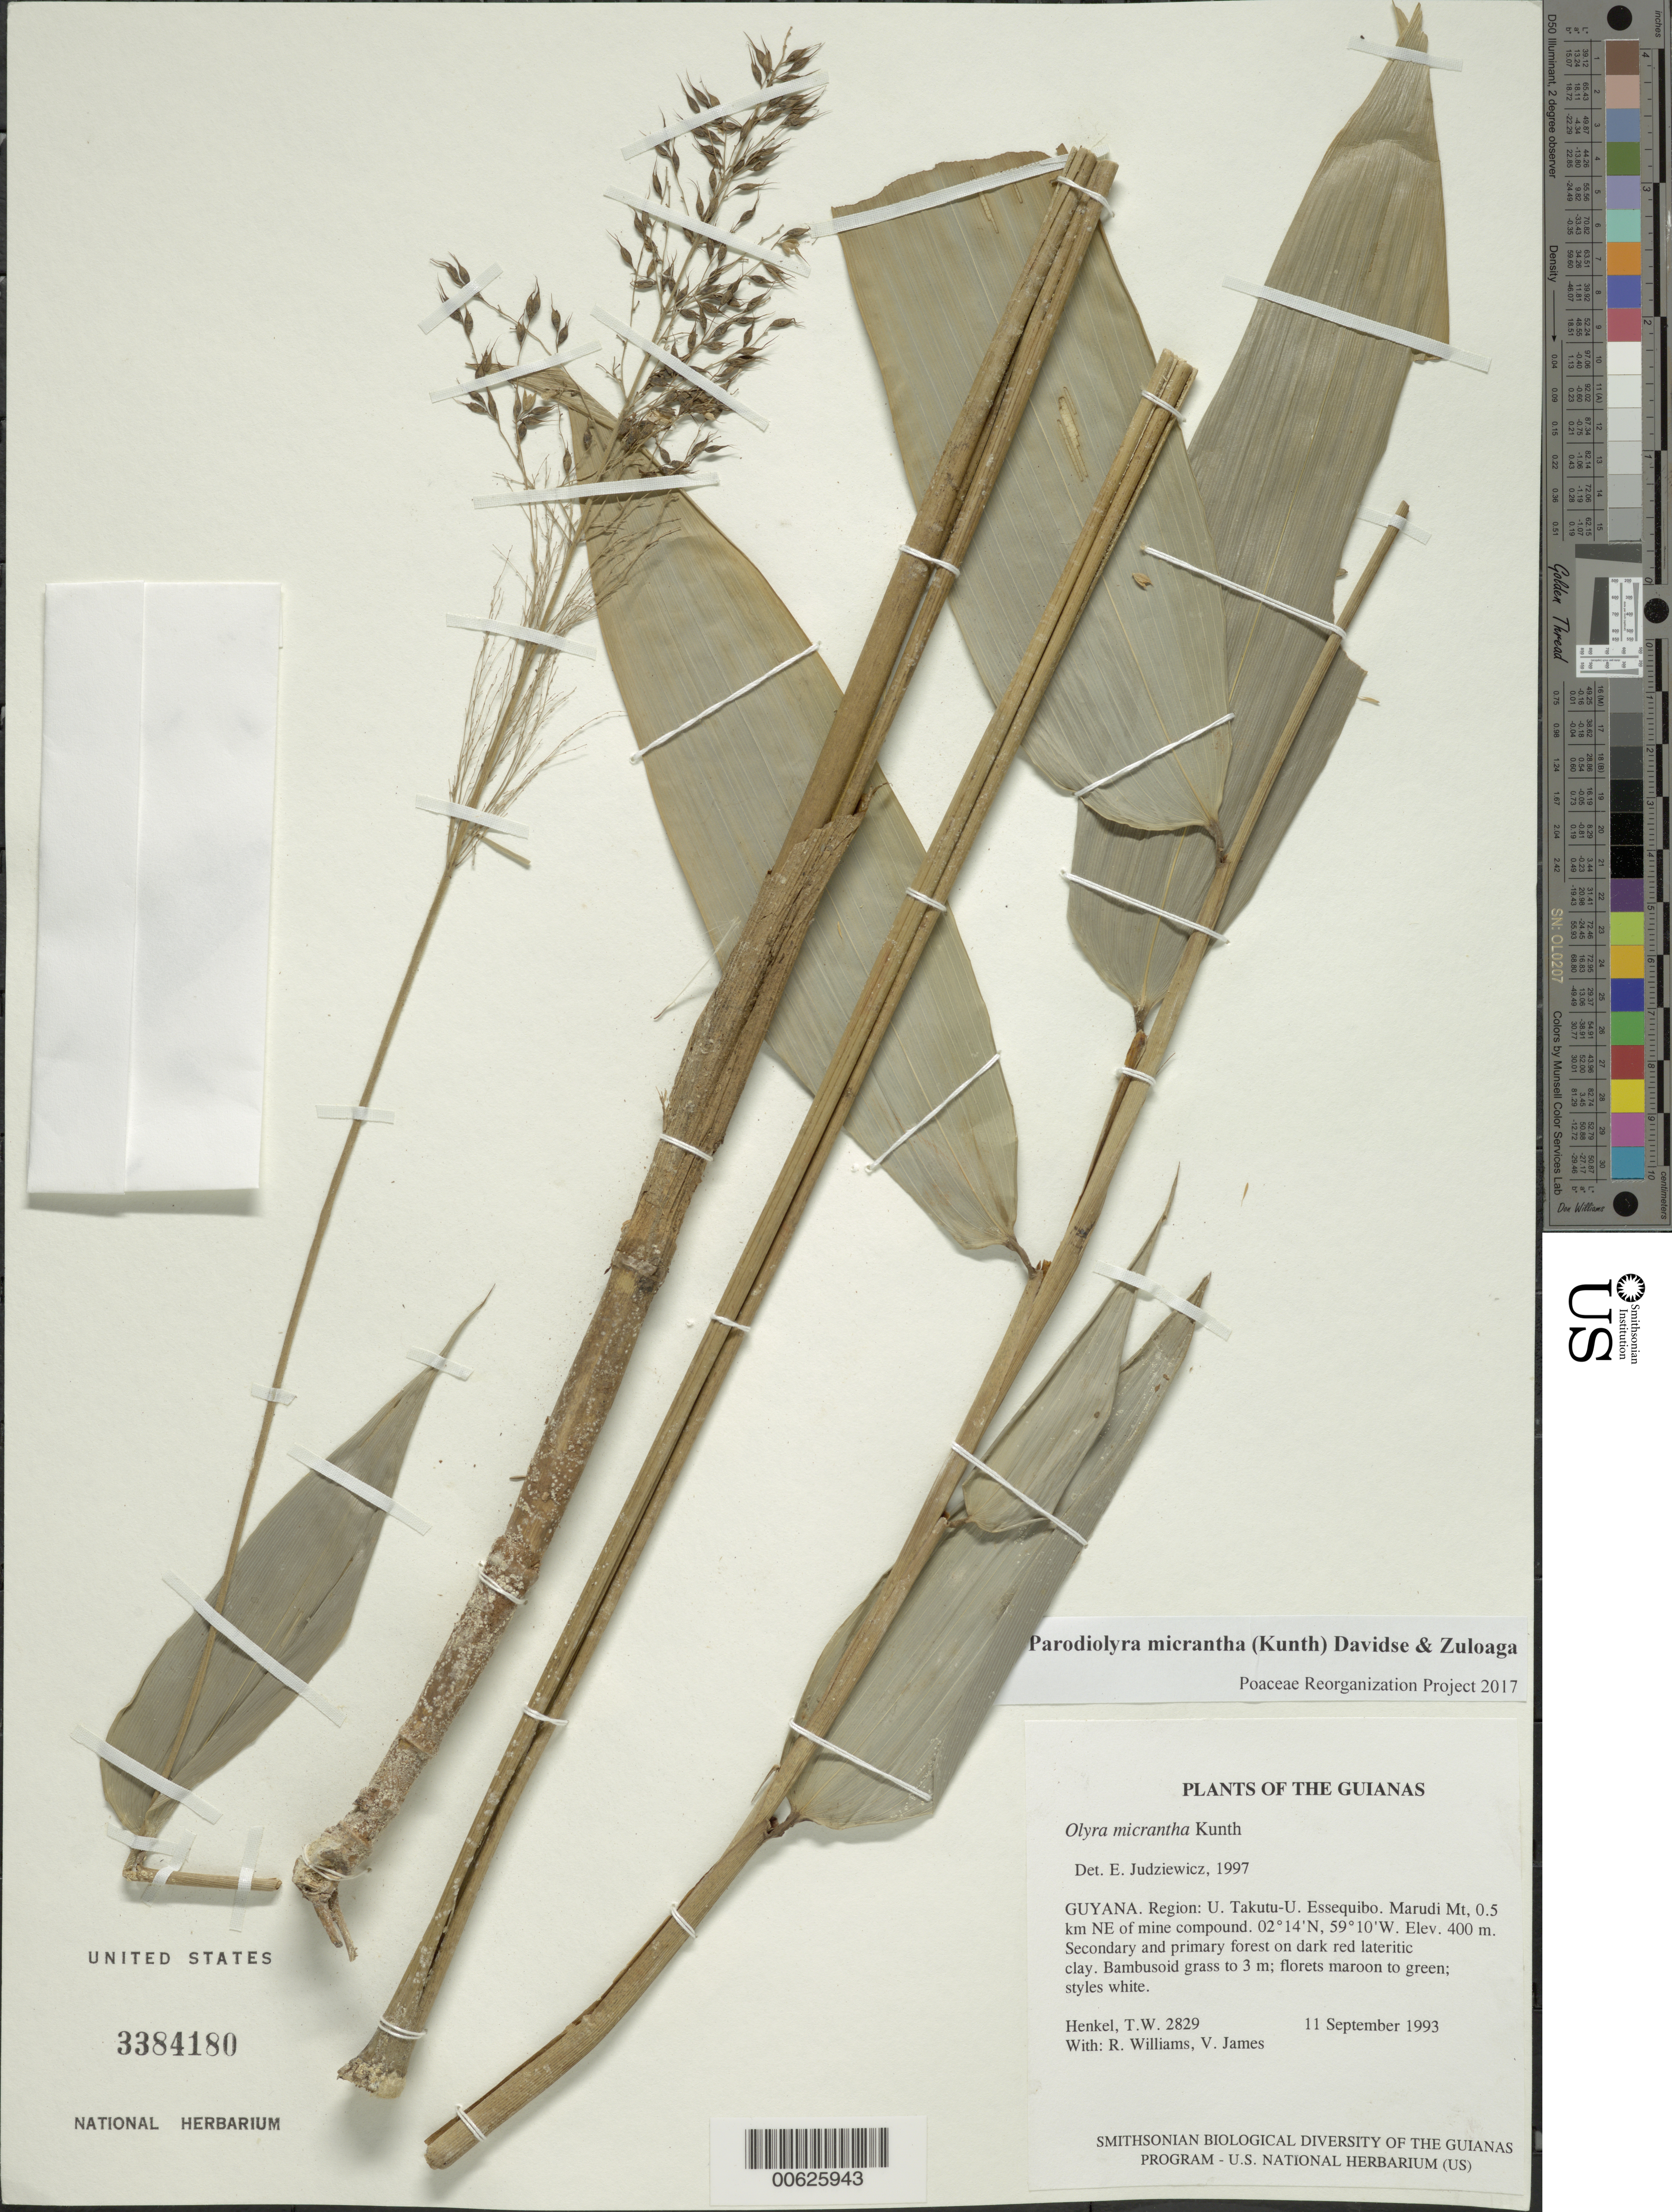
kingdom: Plantae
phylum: Tracheophyta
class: Liliopsida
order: Poales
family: Poaceae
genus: Parodiolyra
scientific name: Parodiolyra micrantha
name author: (Kunth) Davidse & Zuloaga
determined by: Poaceae Reorganization Project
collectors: T. Henkel, R. Williams & V. James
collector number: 2829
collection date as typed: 11 September 1993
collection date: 1993-09-11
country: Guyana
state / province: U. Takutu-U. Essequibo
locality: Marudi Mt, 0.5 km NE of mine compound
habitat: Secondary and primary forest on dark red lateritic clay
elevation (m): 400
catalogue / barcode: US 3384180